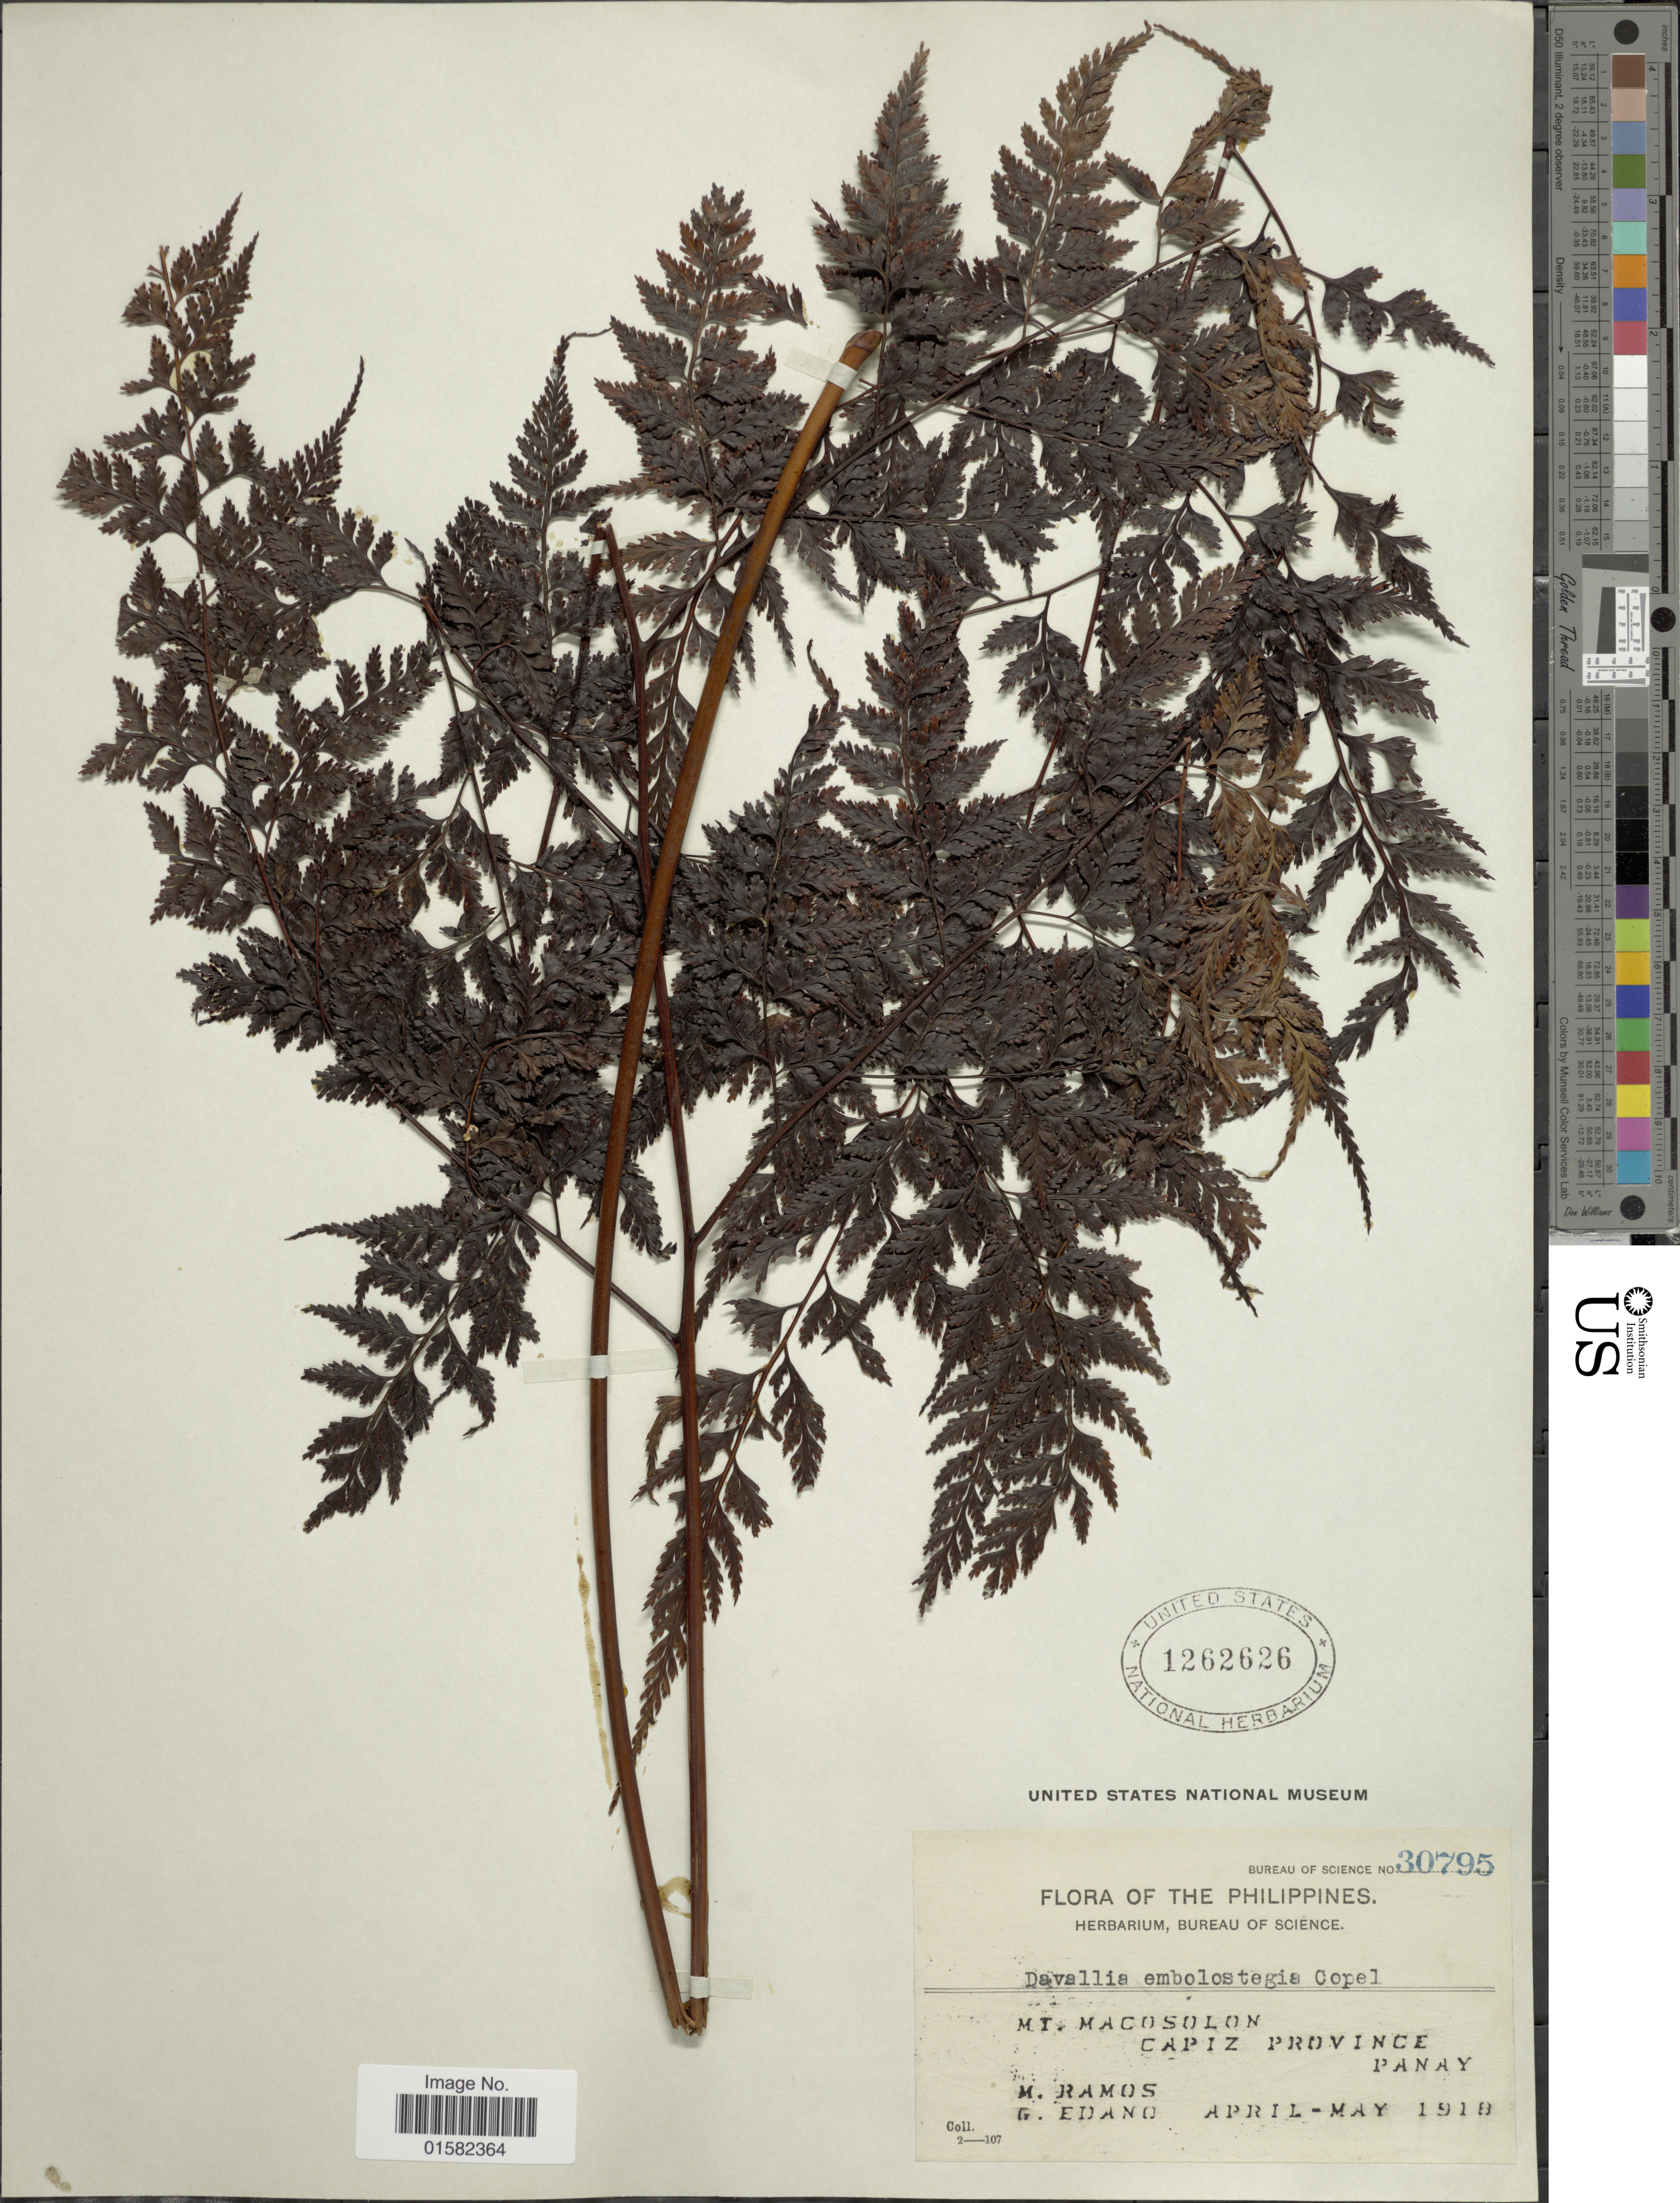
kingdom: Plantae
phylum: Tracheophyta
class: Polypodiopsida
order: Polypodiales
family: Davalliaceae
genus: Wibelia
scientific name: Wibelia embolostegia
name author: (Colla) M. Kato & Tsutsumi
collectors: M. Ramos & G. Edaño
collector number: Bureau of Science 30795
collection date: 1918-04/1918-05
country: Philippines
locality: Mt. Macosolon, Capiz Province, Panay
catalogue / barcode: US 1262626